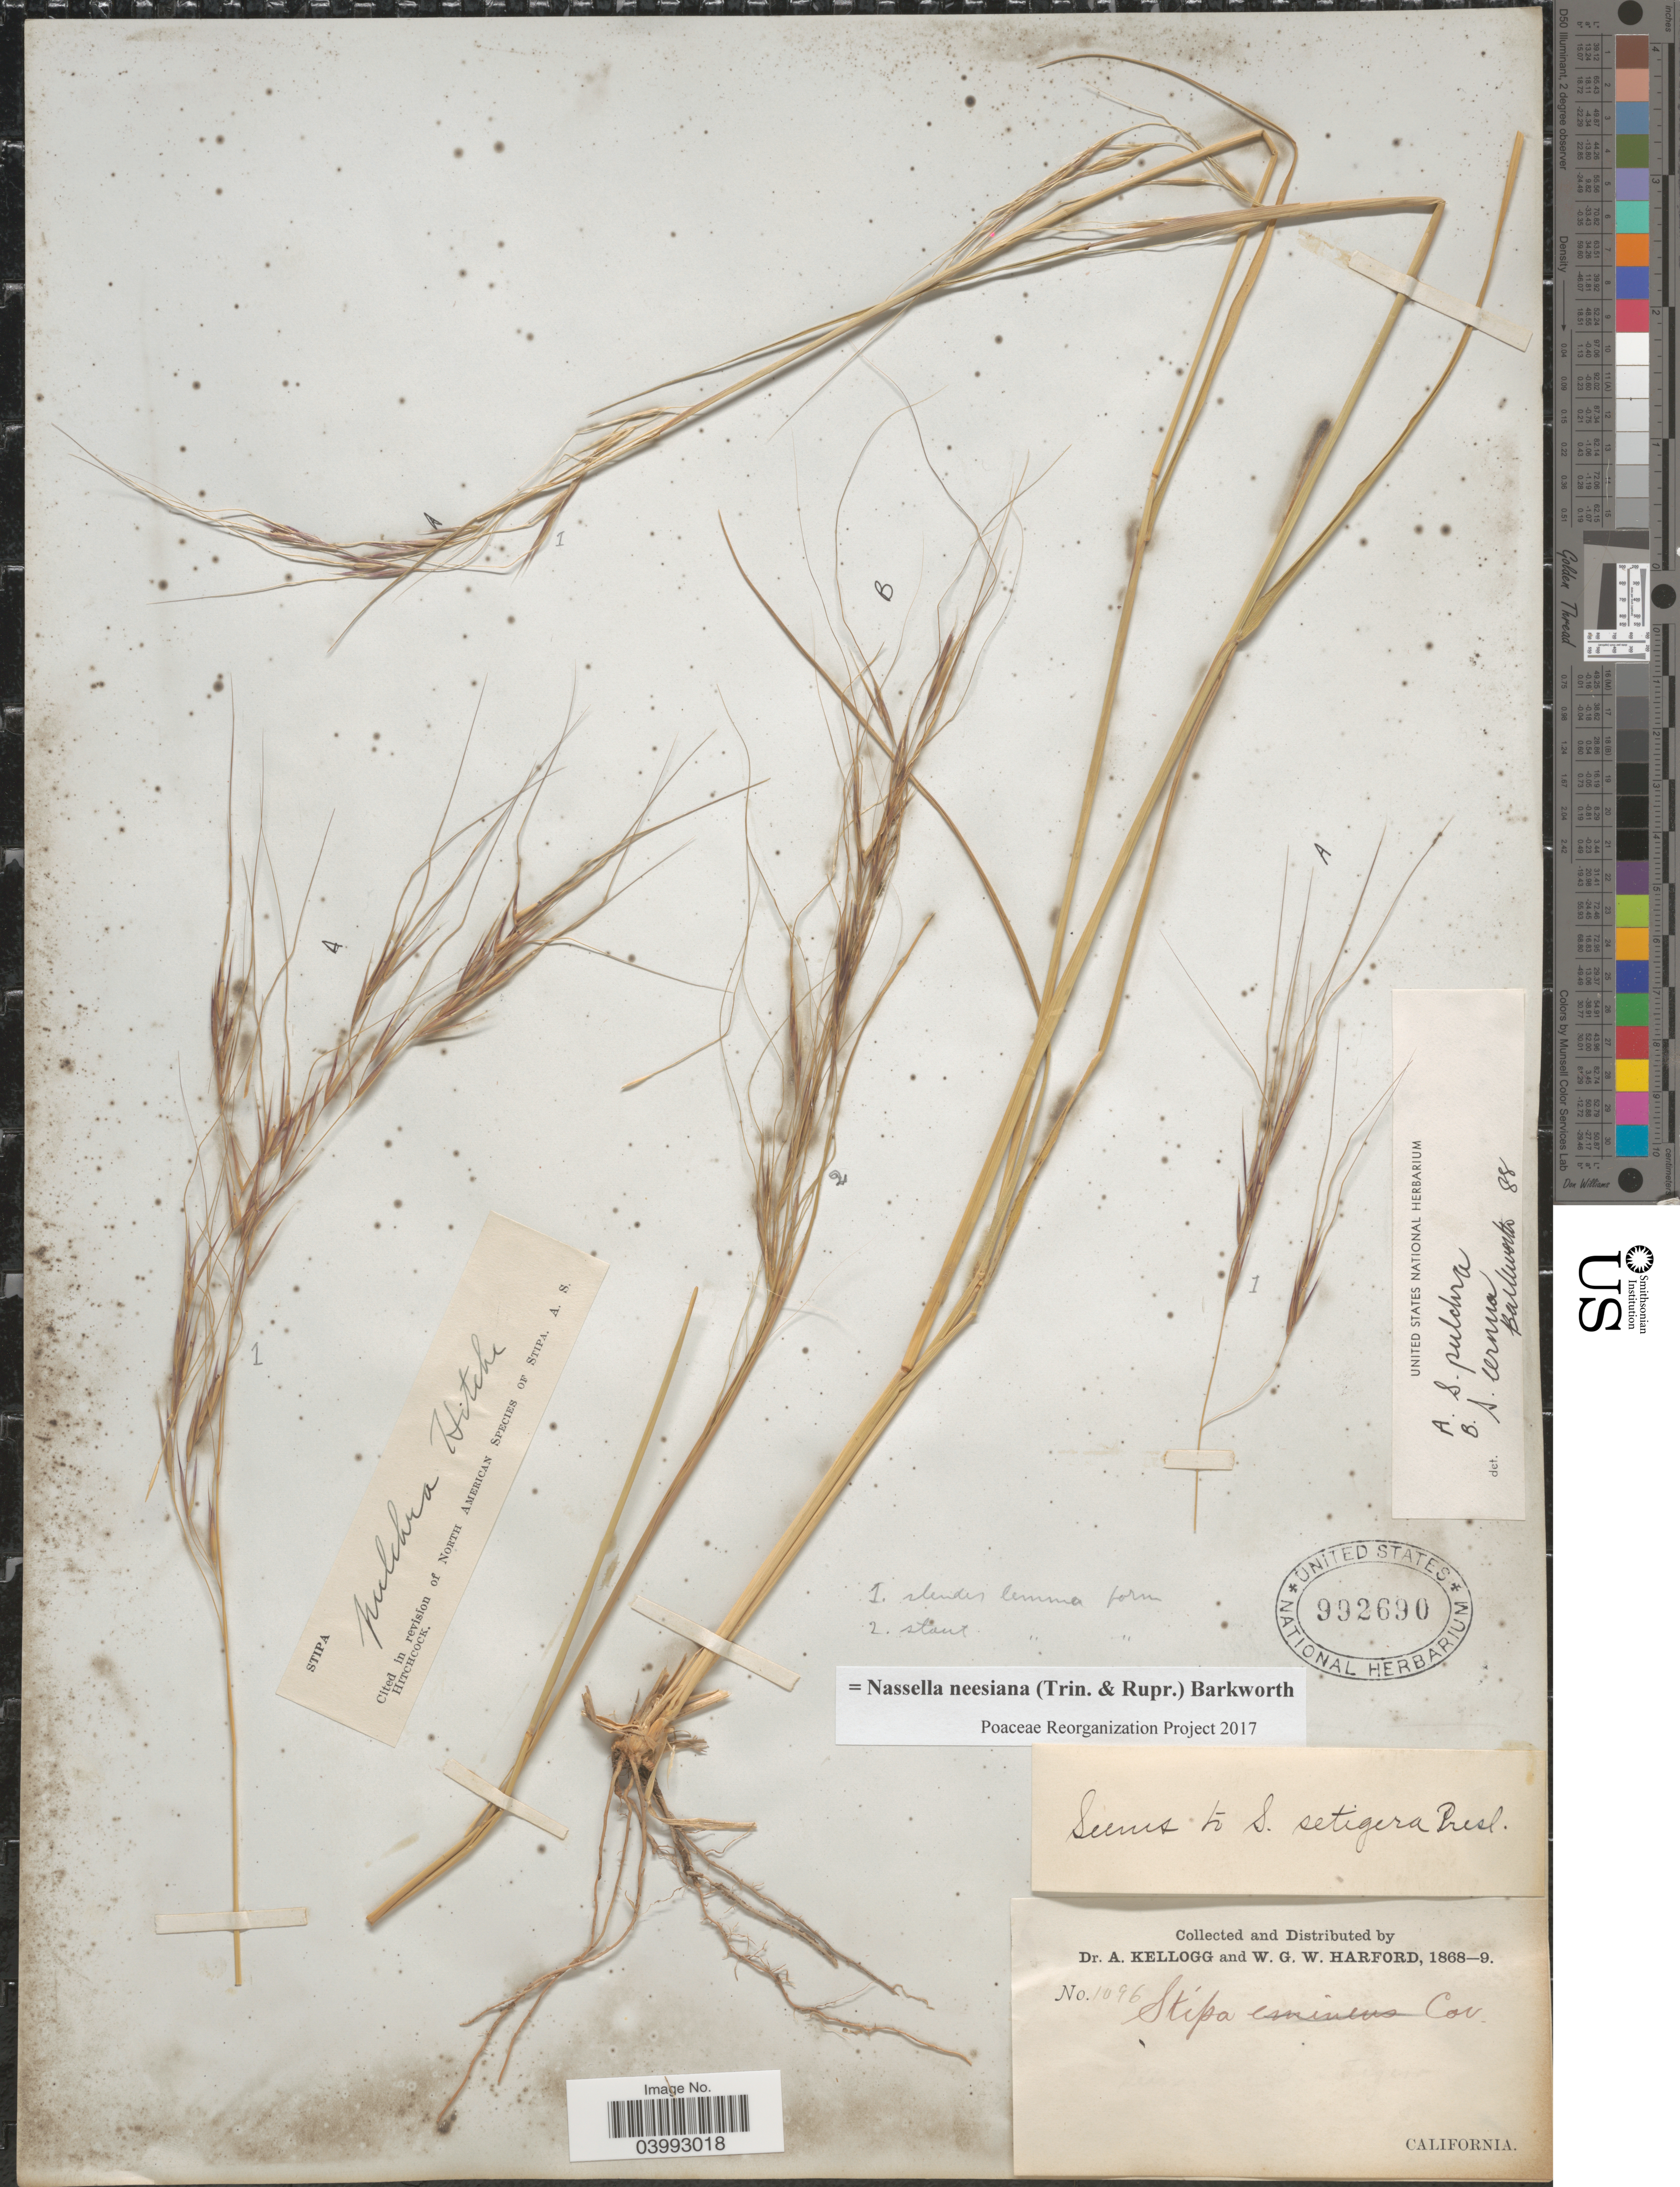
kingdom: Plantae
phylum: Tracheophyta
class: Liliopsida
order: Poales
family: Poaceae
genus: Nassella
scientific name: Nassella neesiana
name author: (Trin. & Rupr.) Barkworth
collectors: A. Kellogg & W. G. W. Harford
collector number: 1096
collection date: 1868/1869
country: United States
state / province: California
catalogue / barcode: US 992690